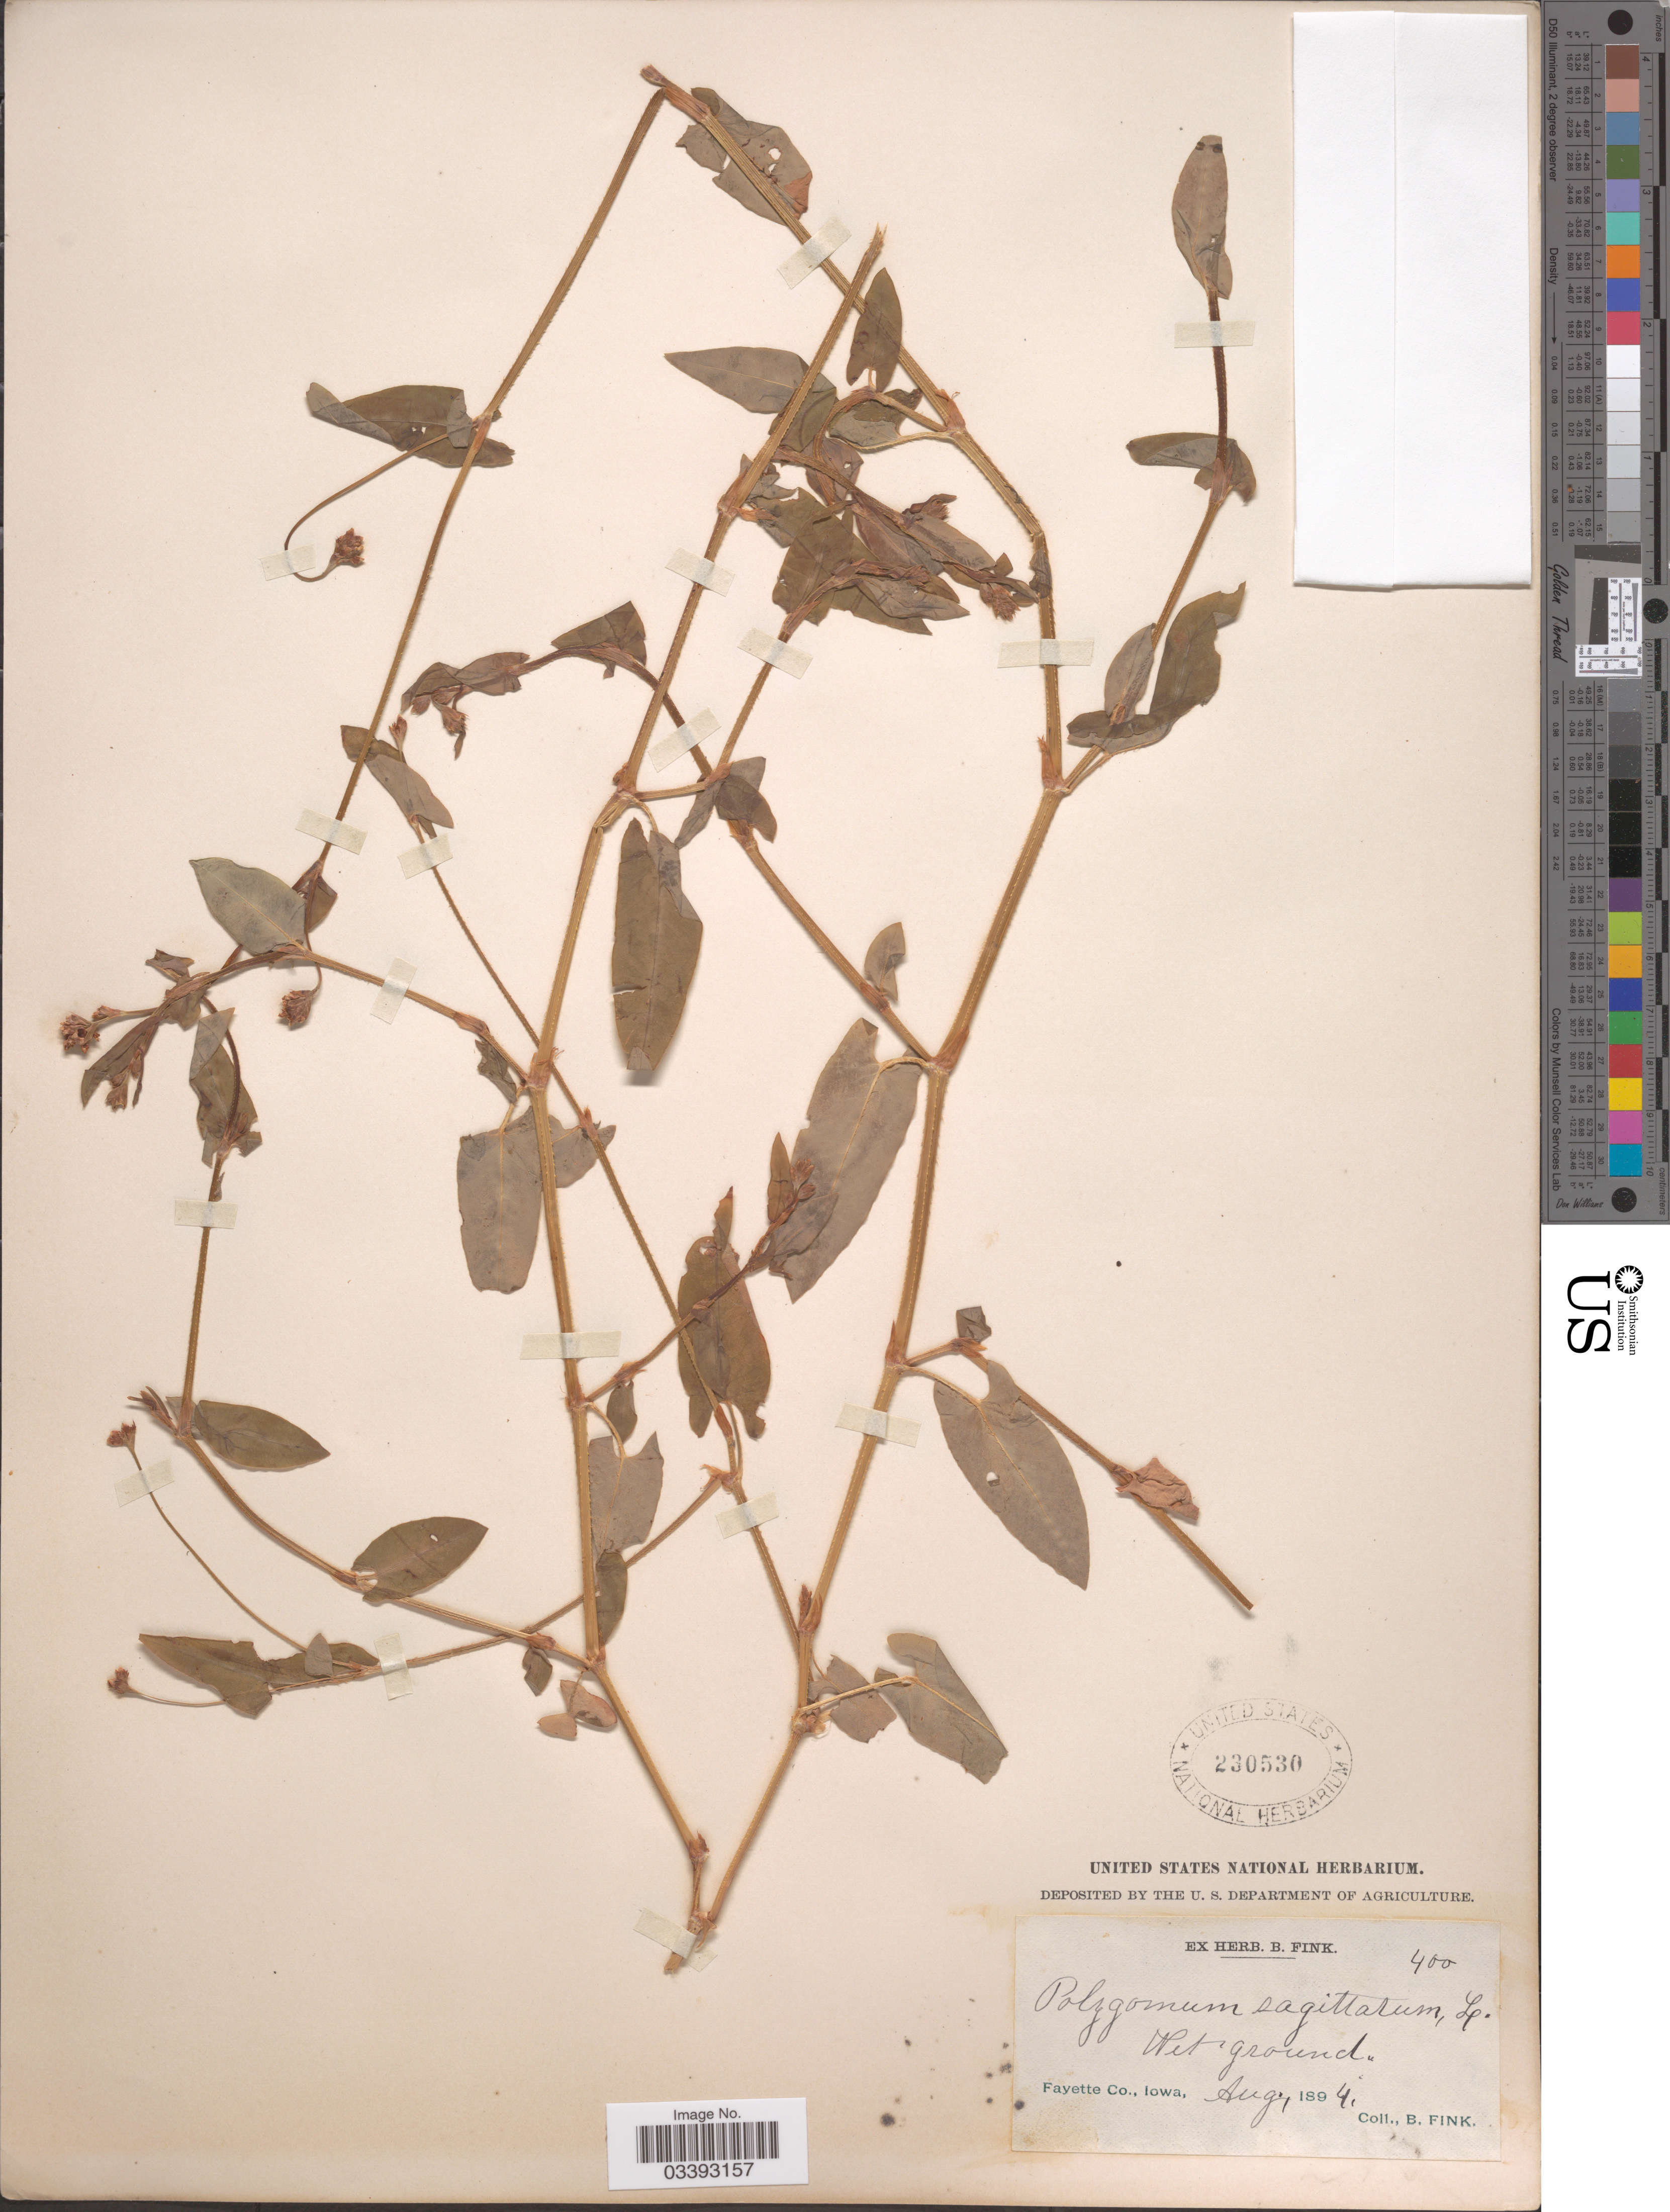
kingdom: Plantae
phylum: Tracheophyta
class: Magnoliopsida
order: Caryophyllales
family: Polygonaceae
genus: Persicaria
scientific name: Persicaria sagittata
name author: (L.) H. Gross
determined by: Atha, D. E.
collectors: B. Fink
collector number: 400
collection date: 1894-08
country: United States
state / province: Iowa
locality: Fayette Co.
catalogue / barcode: US 230530